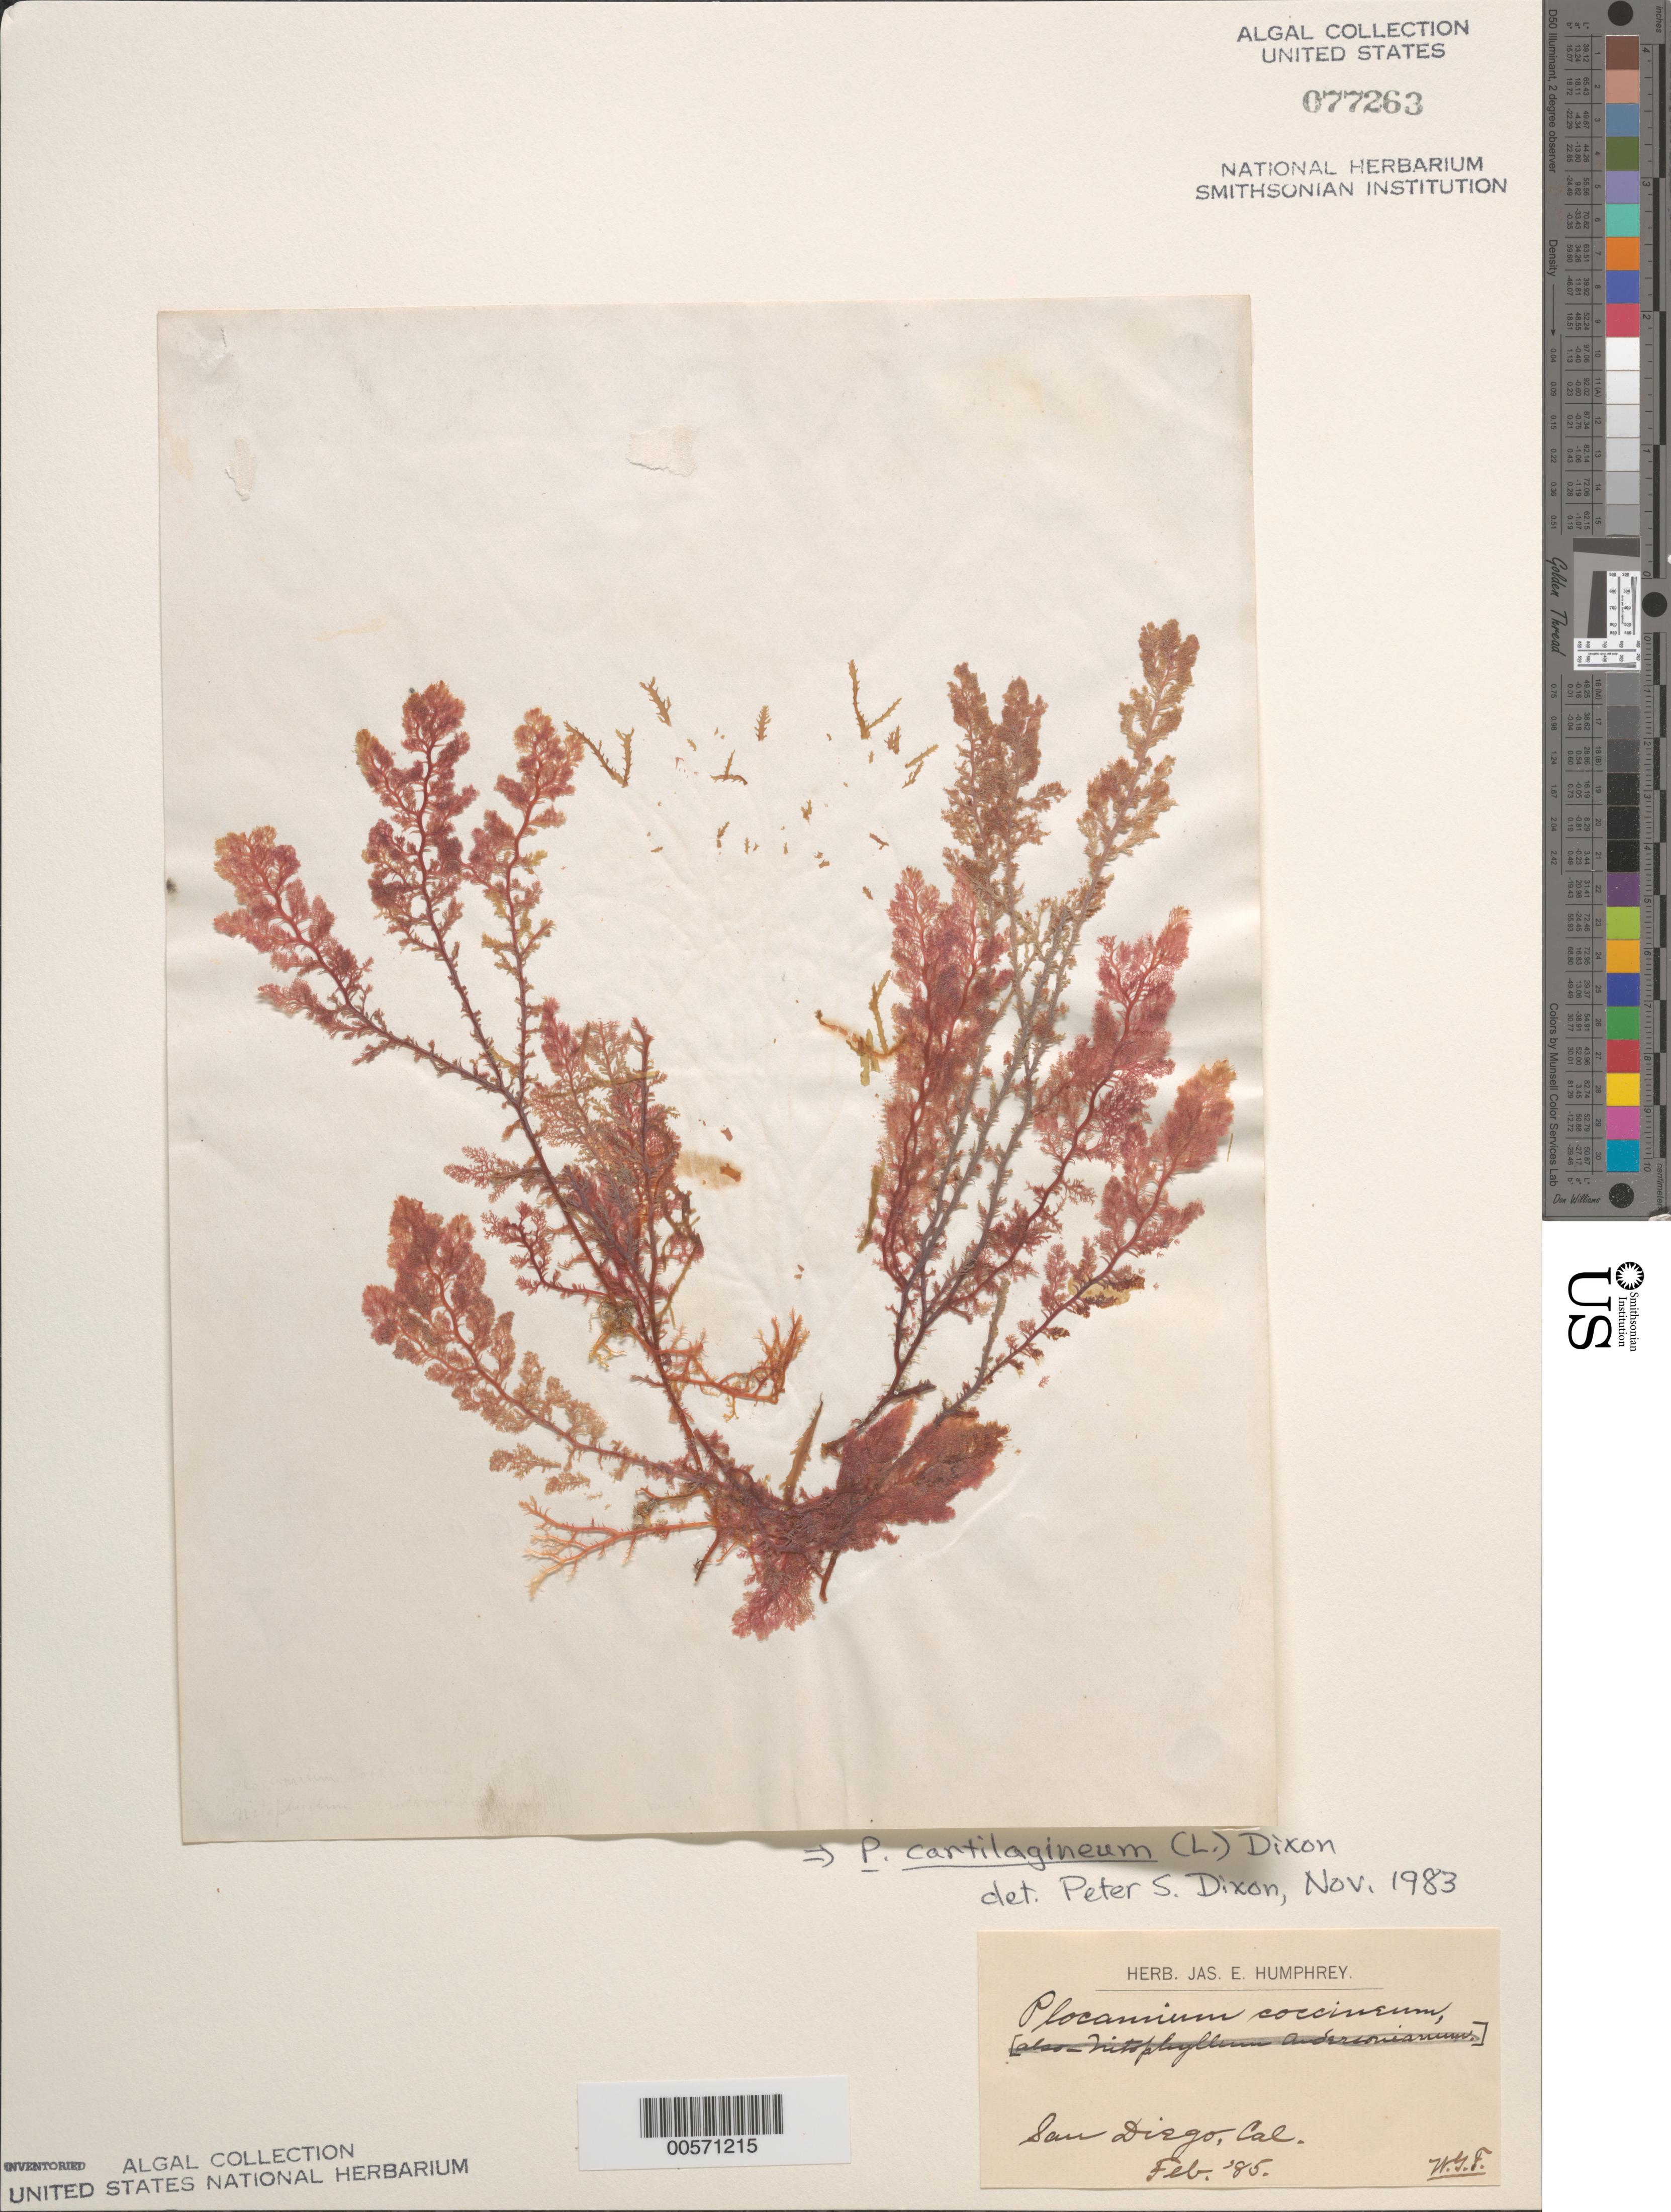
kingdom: Plantae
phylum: Rhodophyta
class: Florideophyceae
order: Plocamiales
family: Plocamiaceae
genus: Plocamium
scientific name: Plocamium cartilagineum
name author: (L.) P.S. Dixon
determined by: Dixon, P. S.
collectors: W. G. Farlow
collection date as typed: Feb 1885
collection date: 1885-02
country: United States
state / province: California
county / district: San Diego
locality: San Diego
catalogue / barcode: US 77263